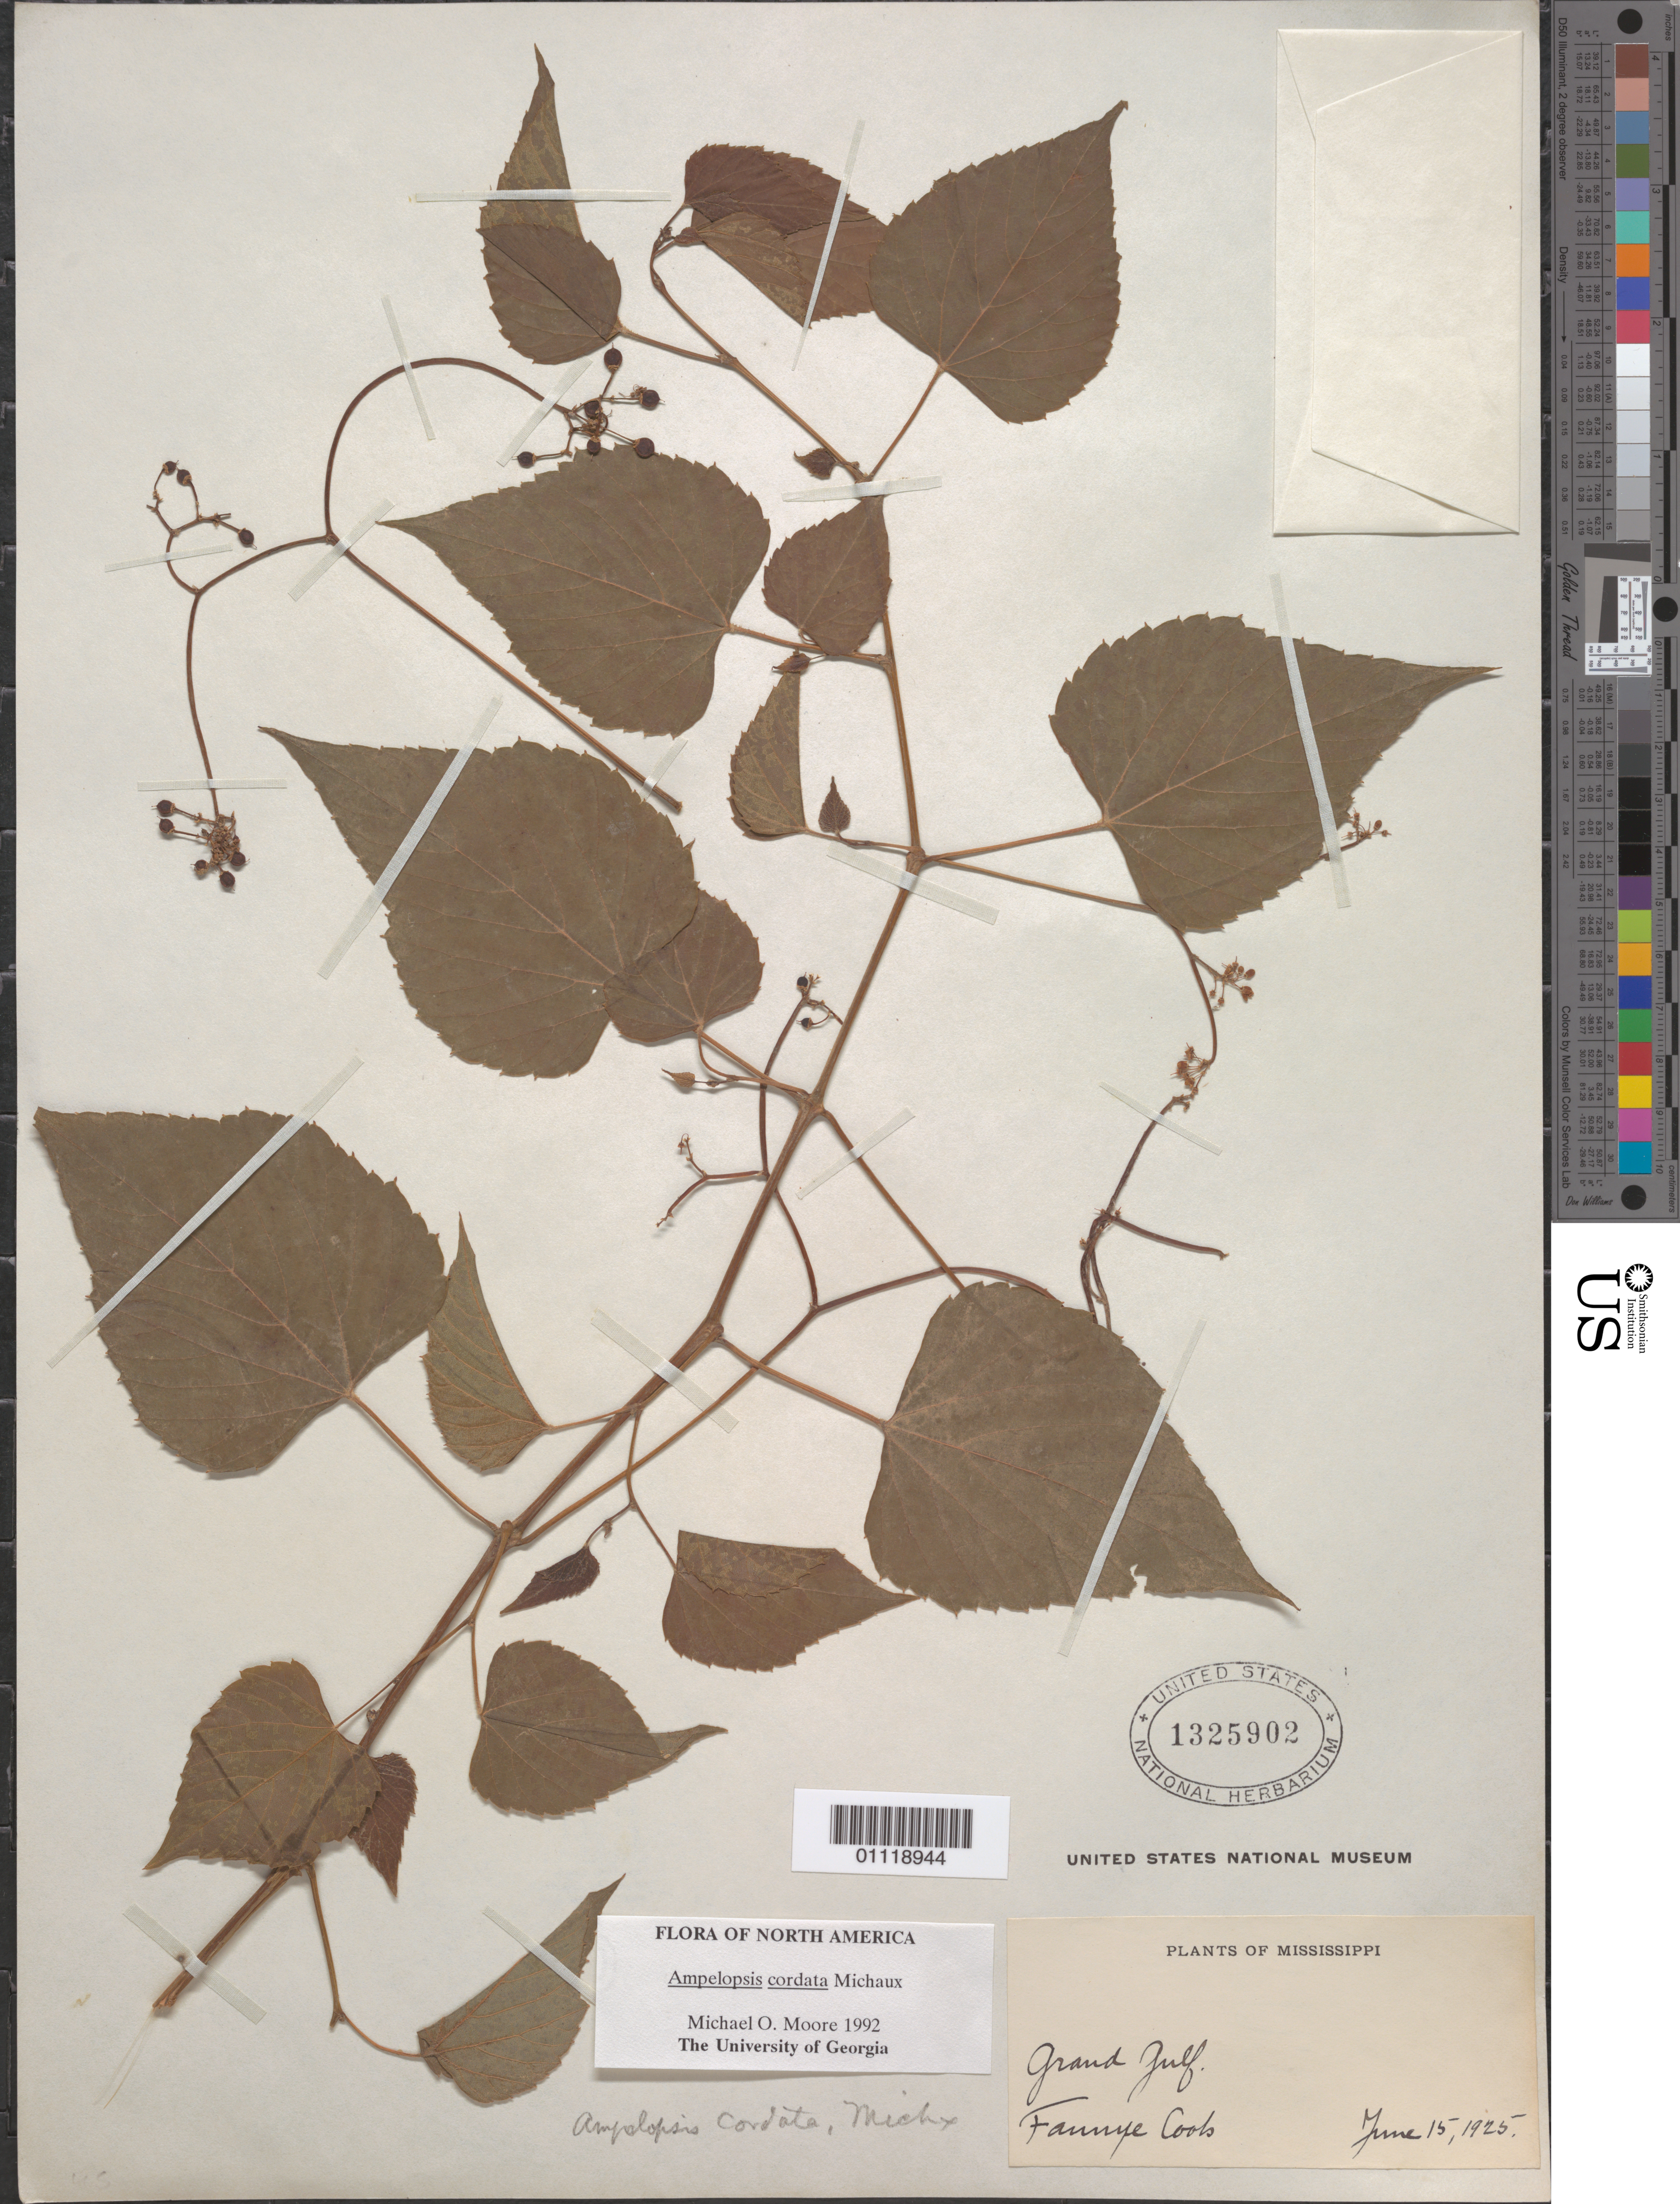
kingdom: Plantae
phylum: Tracheophyta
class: Magnoliopsida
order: Vitales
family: Vitaceae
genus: Ampelopsis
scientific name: Ampelopsis cordata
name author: Michx.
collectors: F. Coob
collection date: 1925-06-15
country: United States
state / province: Mississippi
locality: Grand Gulf.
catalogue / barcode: US 1325902